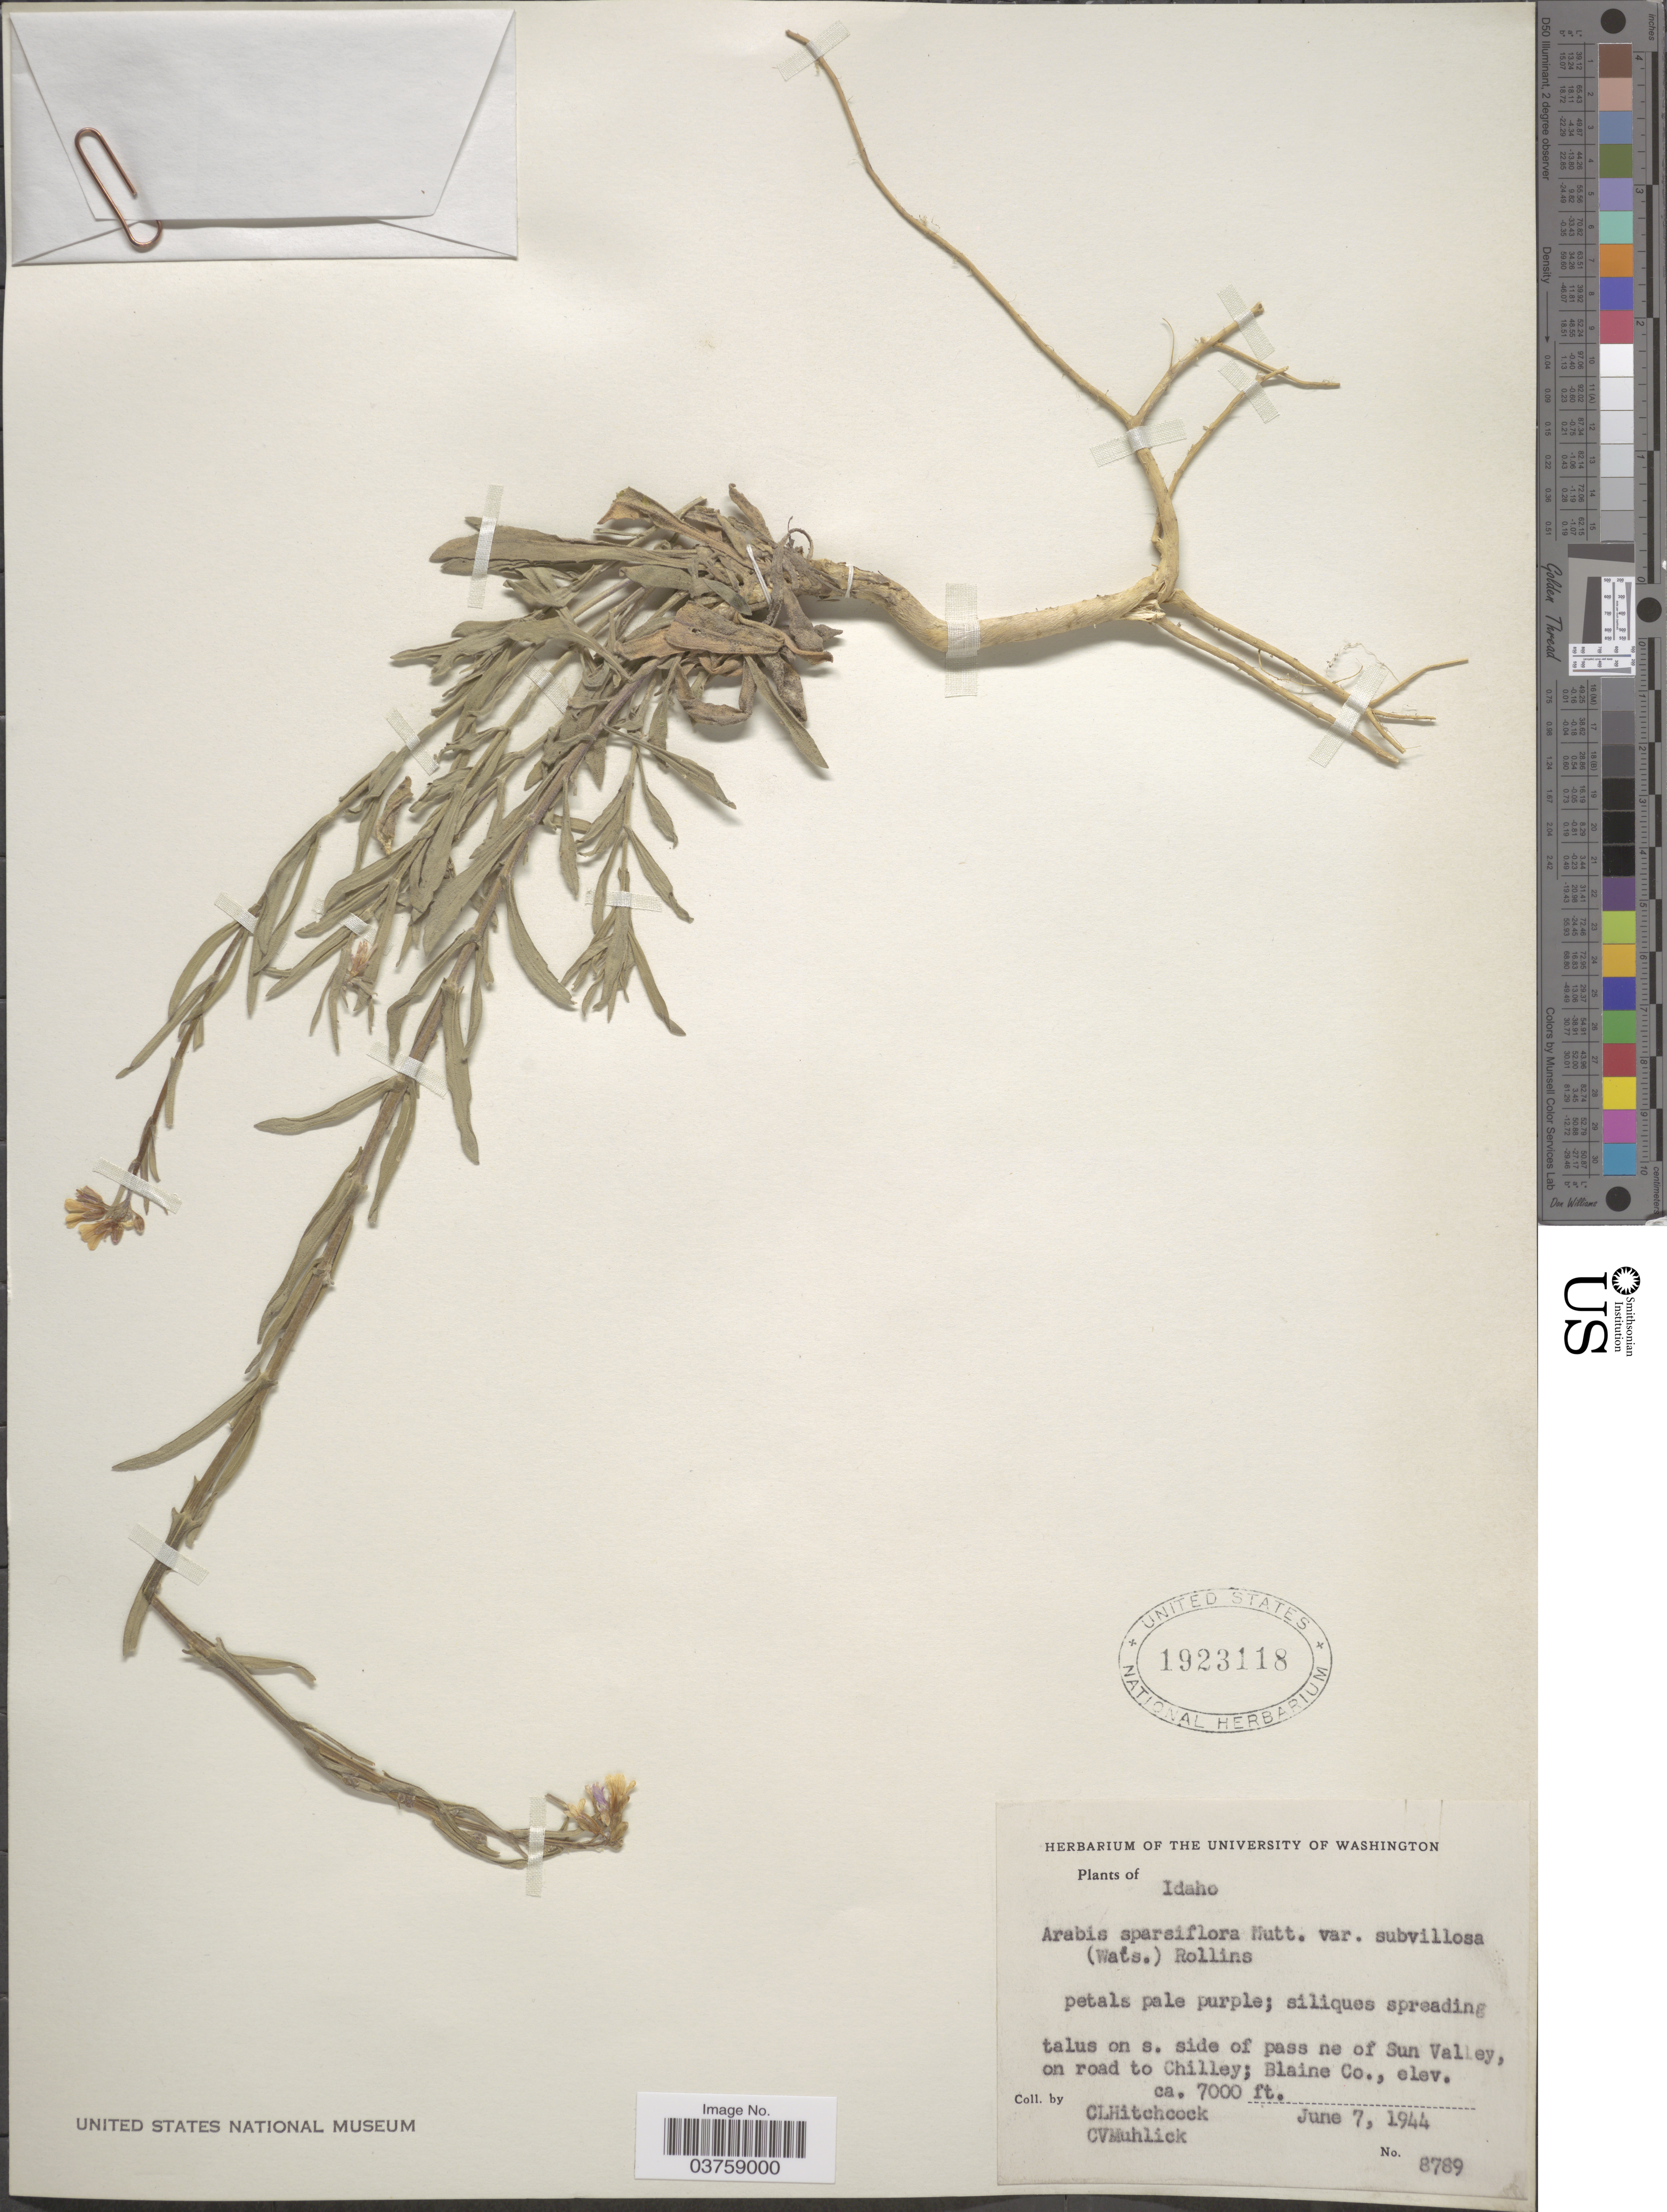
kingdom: Plantae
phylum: Tracheophyta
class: Magnoliopsida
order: Brassicales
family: Brassicaceae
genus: Arabis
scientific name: Arabis sparsiflora var. subvillosa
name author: (S. Watson) Rollins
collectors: C. L. Hitchcock & C. V. Muhlick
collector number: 8789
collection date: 1944-06-07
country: United States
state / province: Idaho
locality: On s. side of pass ne of Sun Valley, on road to Chilley; Blaine Co.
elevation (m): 2134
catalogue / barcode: US 1923118